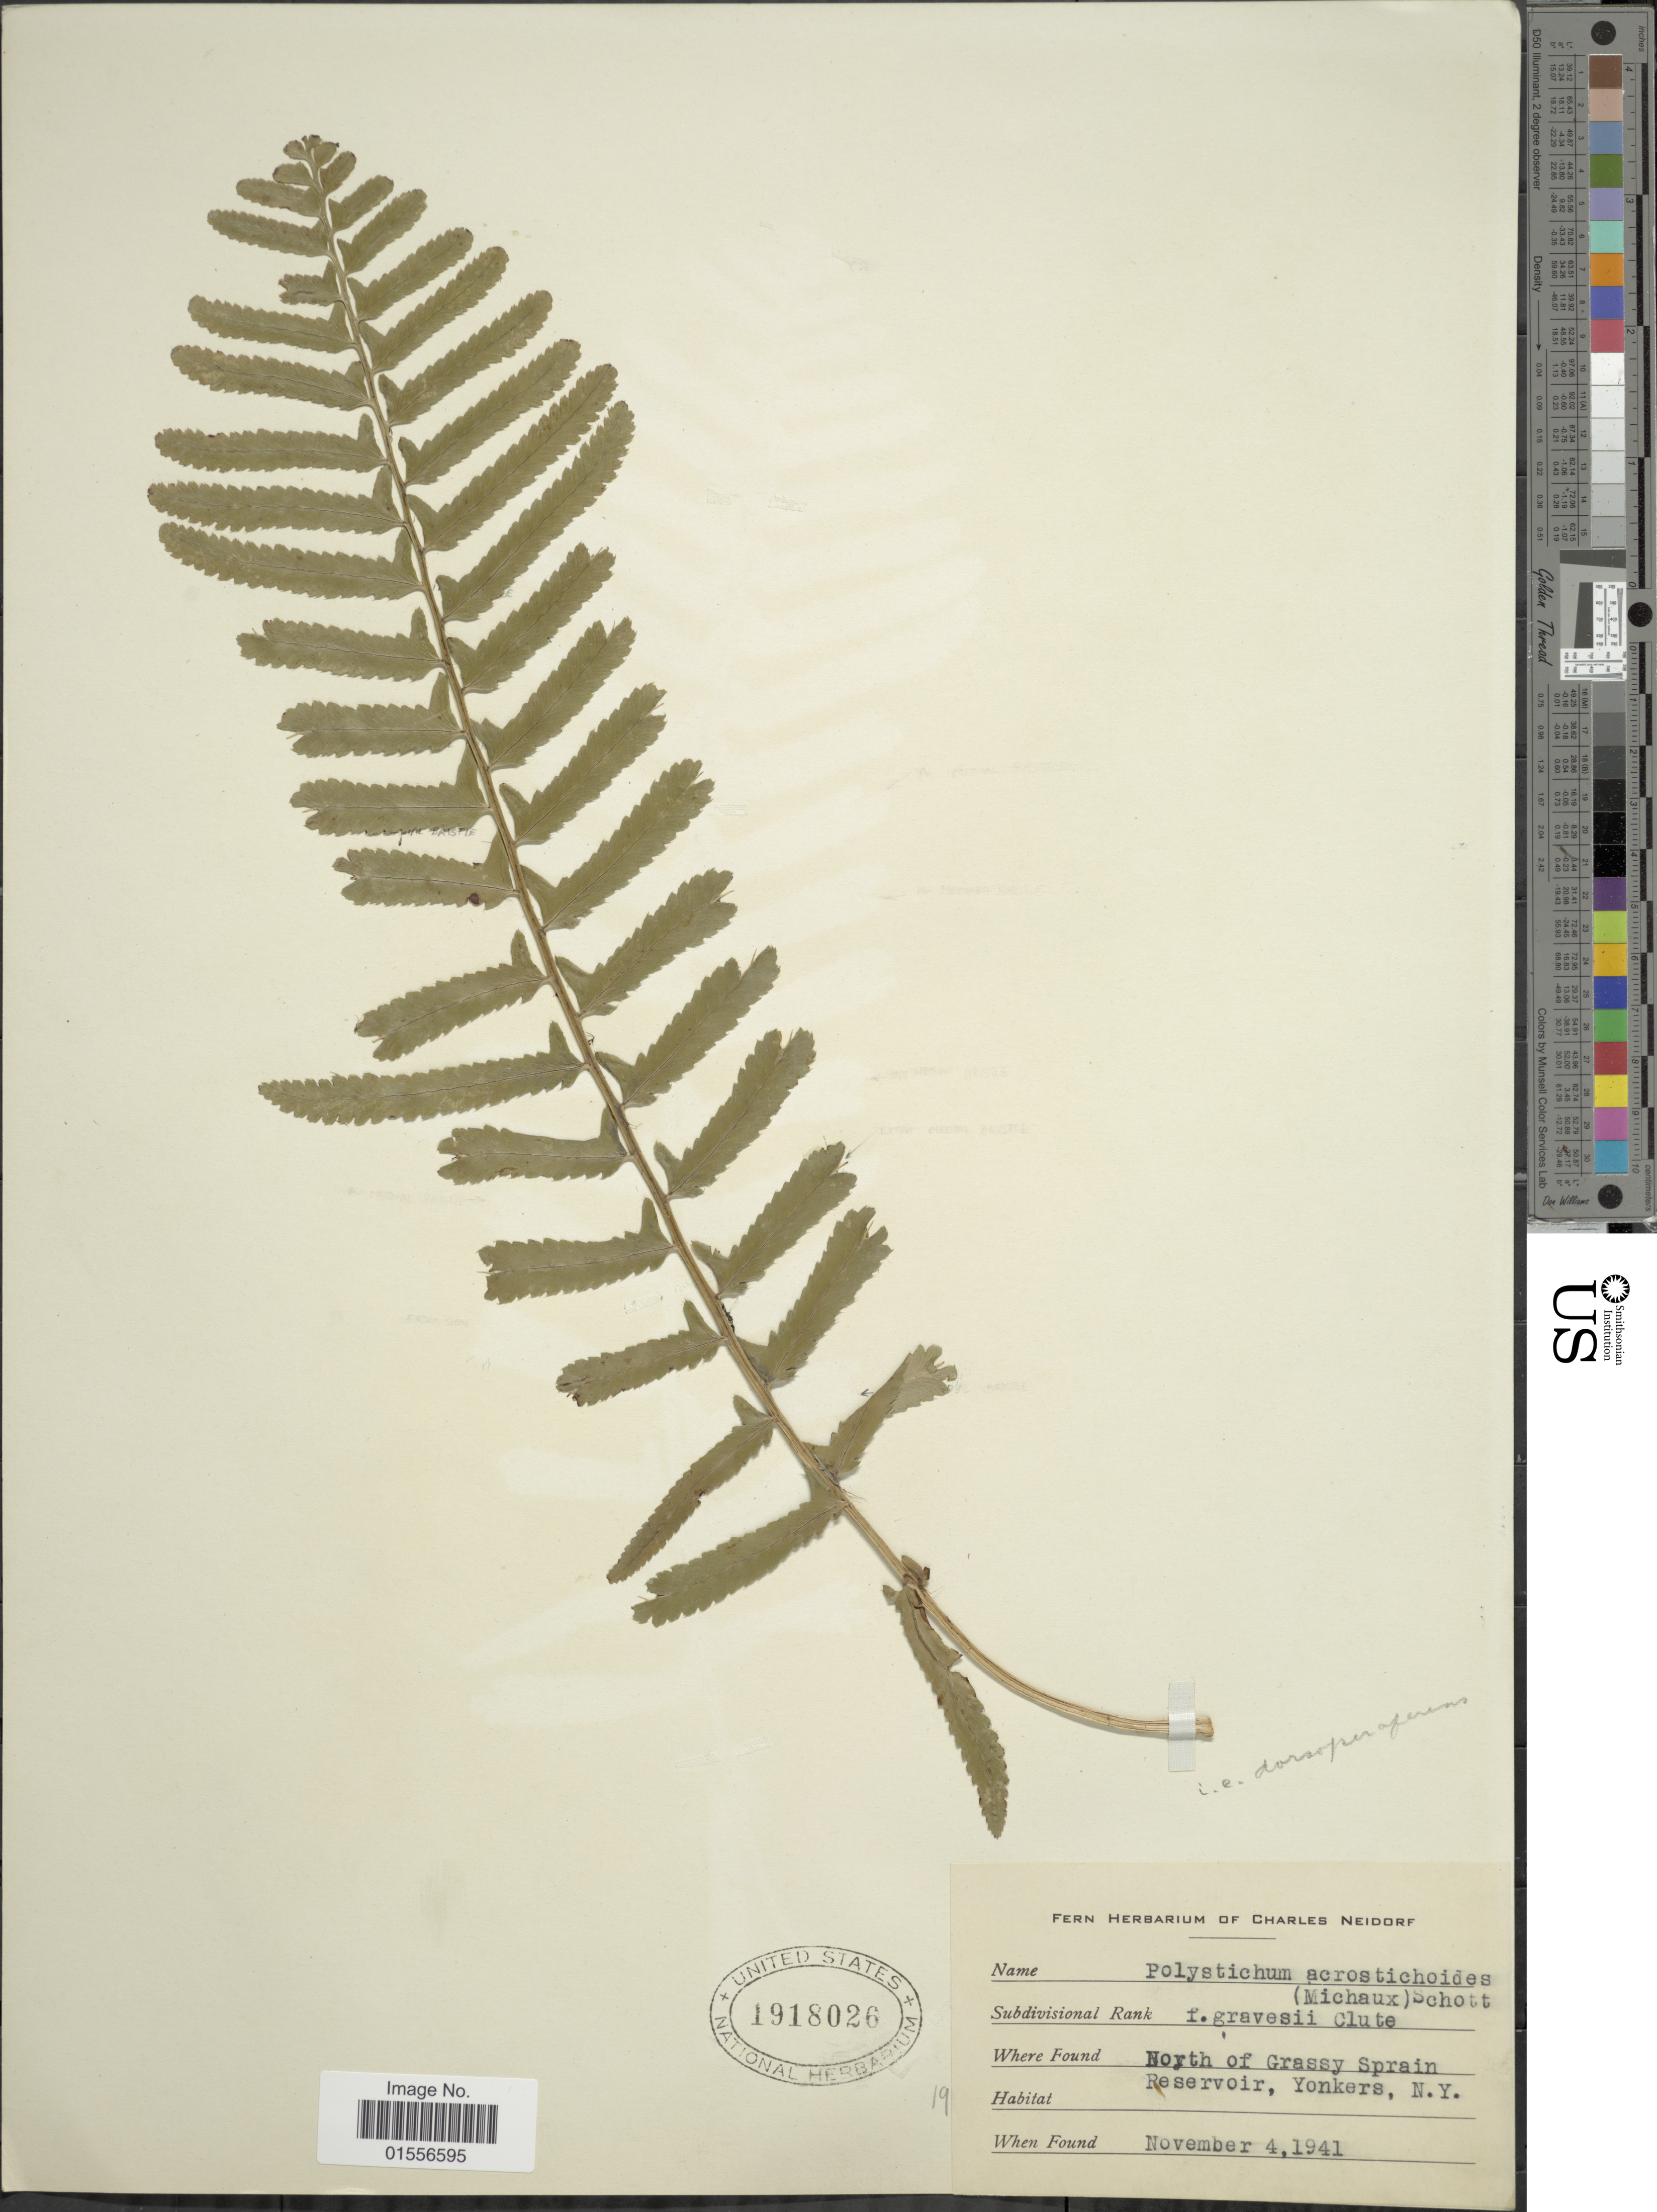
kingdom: Plantae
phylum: Tracheophyta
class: Polypodiopsida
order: Polypodiales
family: Dryopteridaceae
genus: Polystichum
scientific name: Polystichum acrostichoides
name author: (Michx.) Schott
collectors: ex herb. Charles Neidorf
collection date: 1941-11-04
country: United States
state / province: New York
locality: North of Grassy Sprain Reservoir, Yonkers.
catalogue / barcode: US 1918026